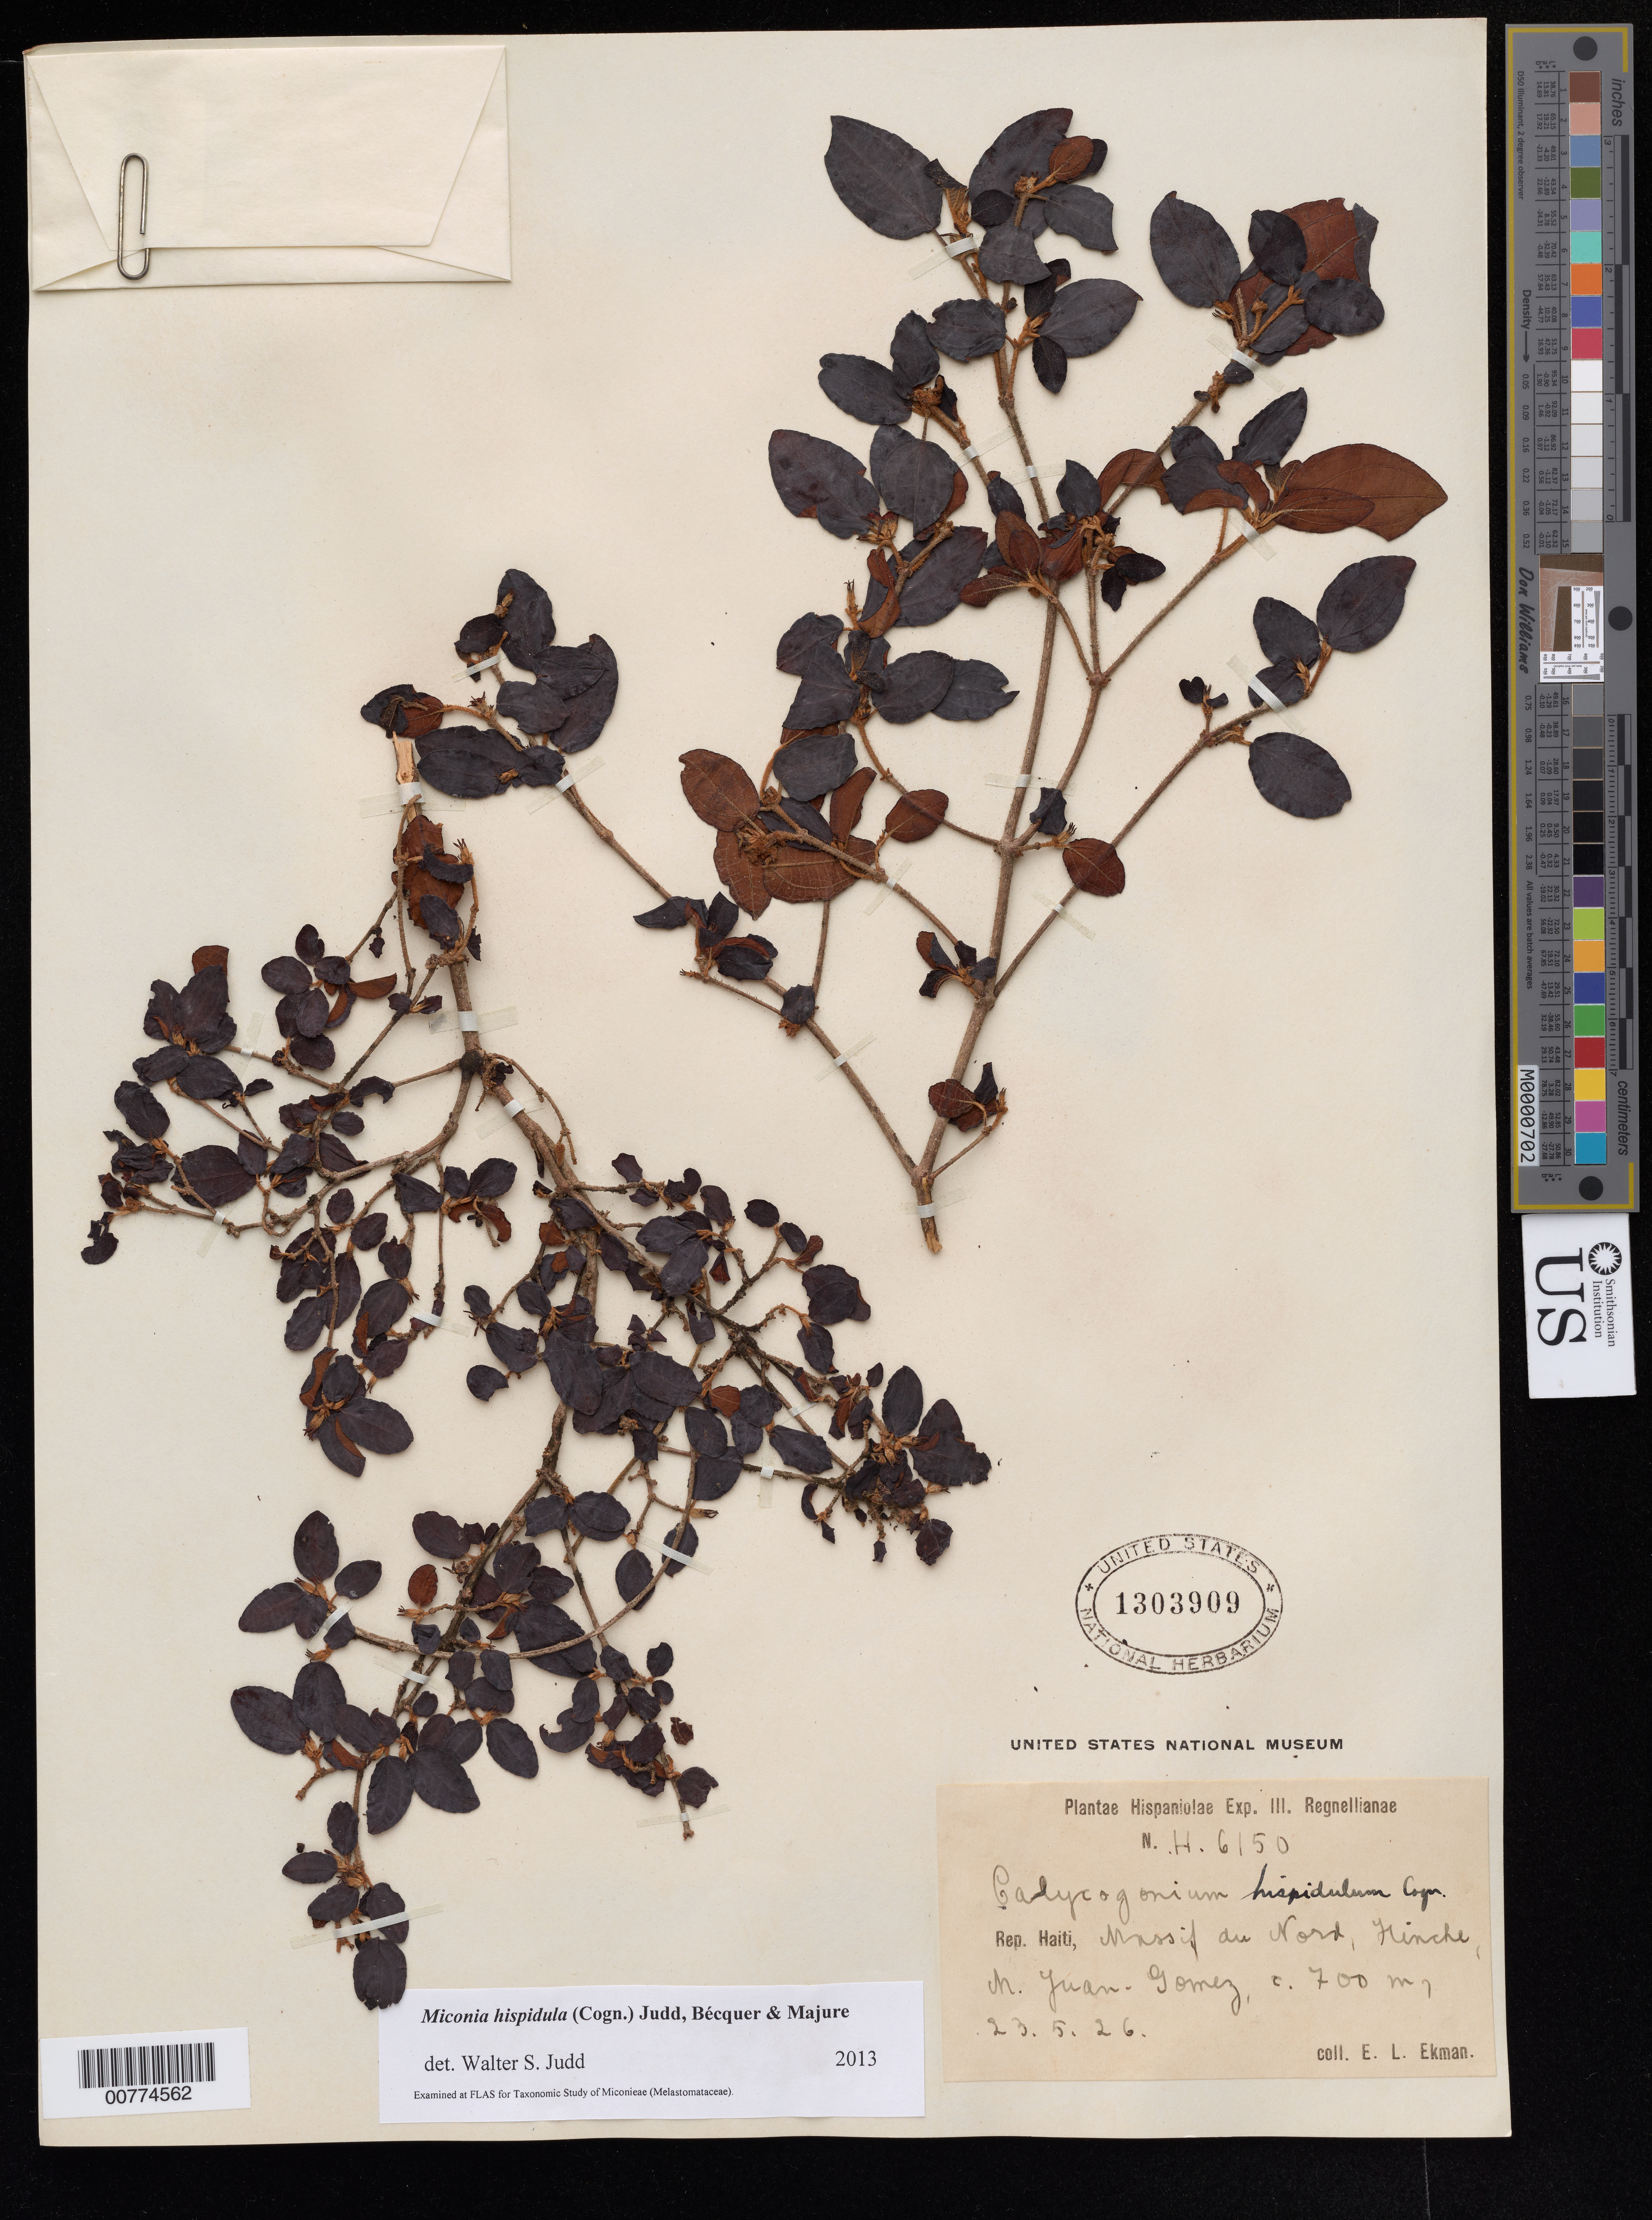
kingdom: Plantae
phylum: Tracheophyta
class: Magnoliopsida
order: Myrtales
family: Melastomataceae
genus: Miconia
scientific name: Miconia hispidula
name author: (Cogn.) Judd et al.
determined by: Judd, Walter S.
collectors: E. L. Ekman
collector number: H 6150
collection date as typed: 23 May 1926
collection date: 1926-05-23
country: Haiti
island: Hispaniola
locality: Massif du Nord, Hinche, N. Juan Gomez.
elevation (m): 700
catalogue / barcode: US 1303909